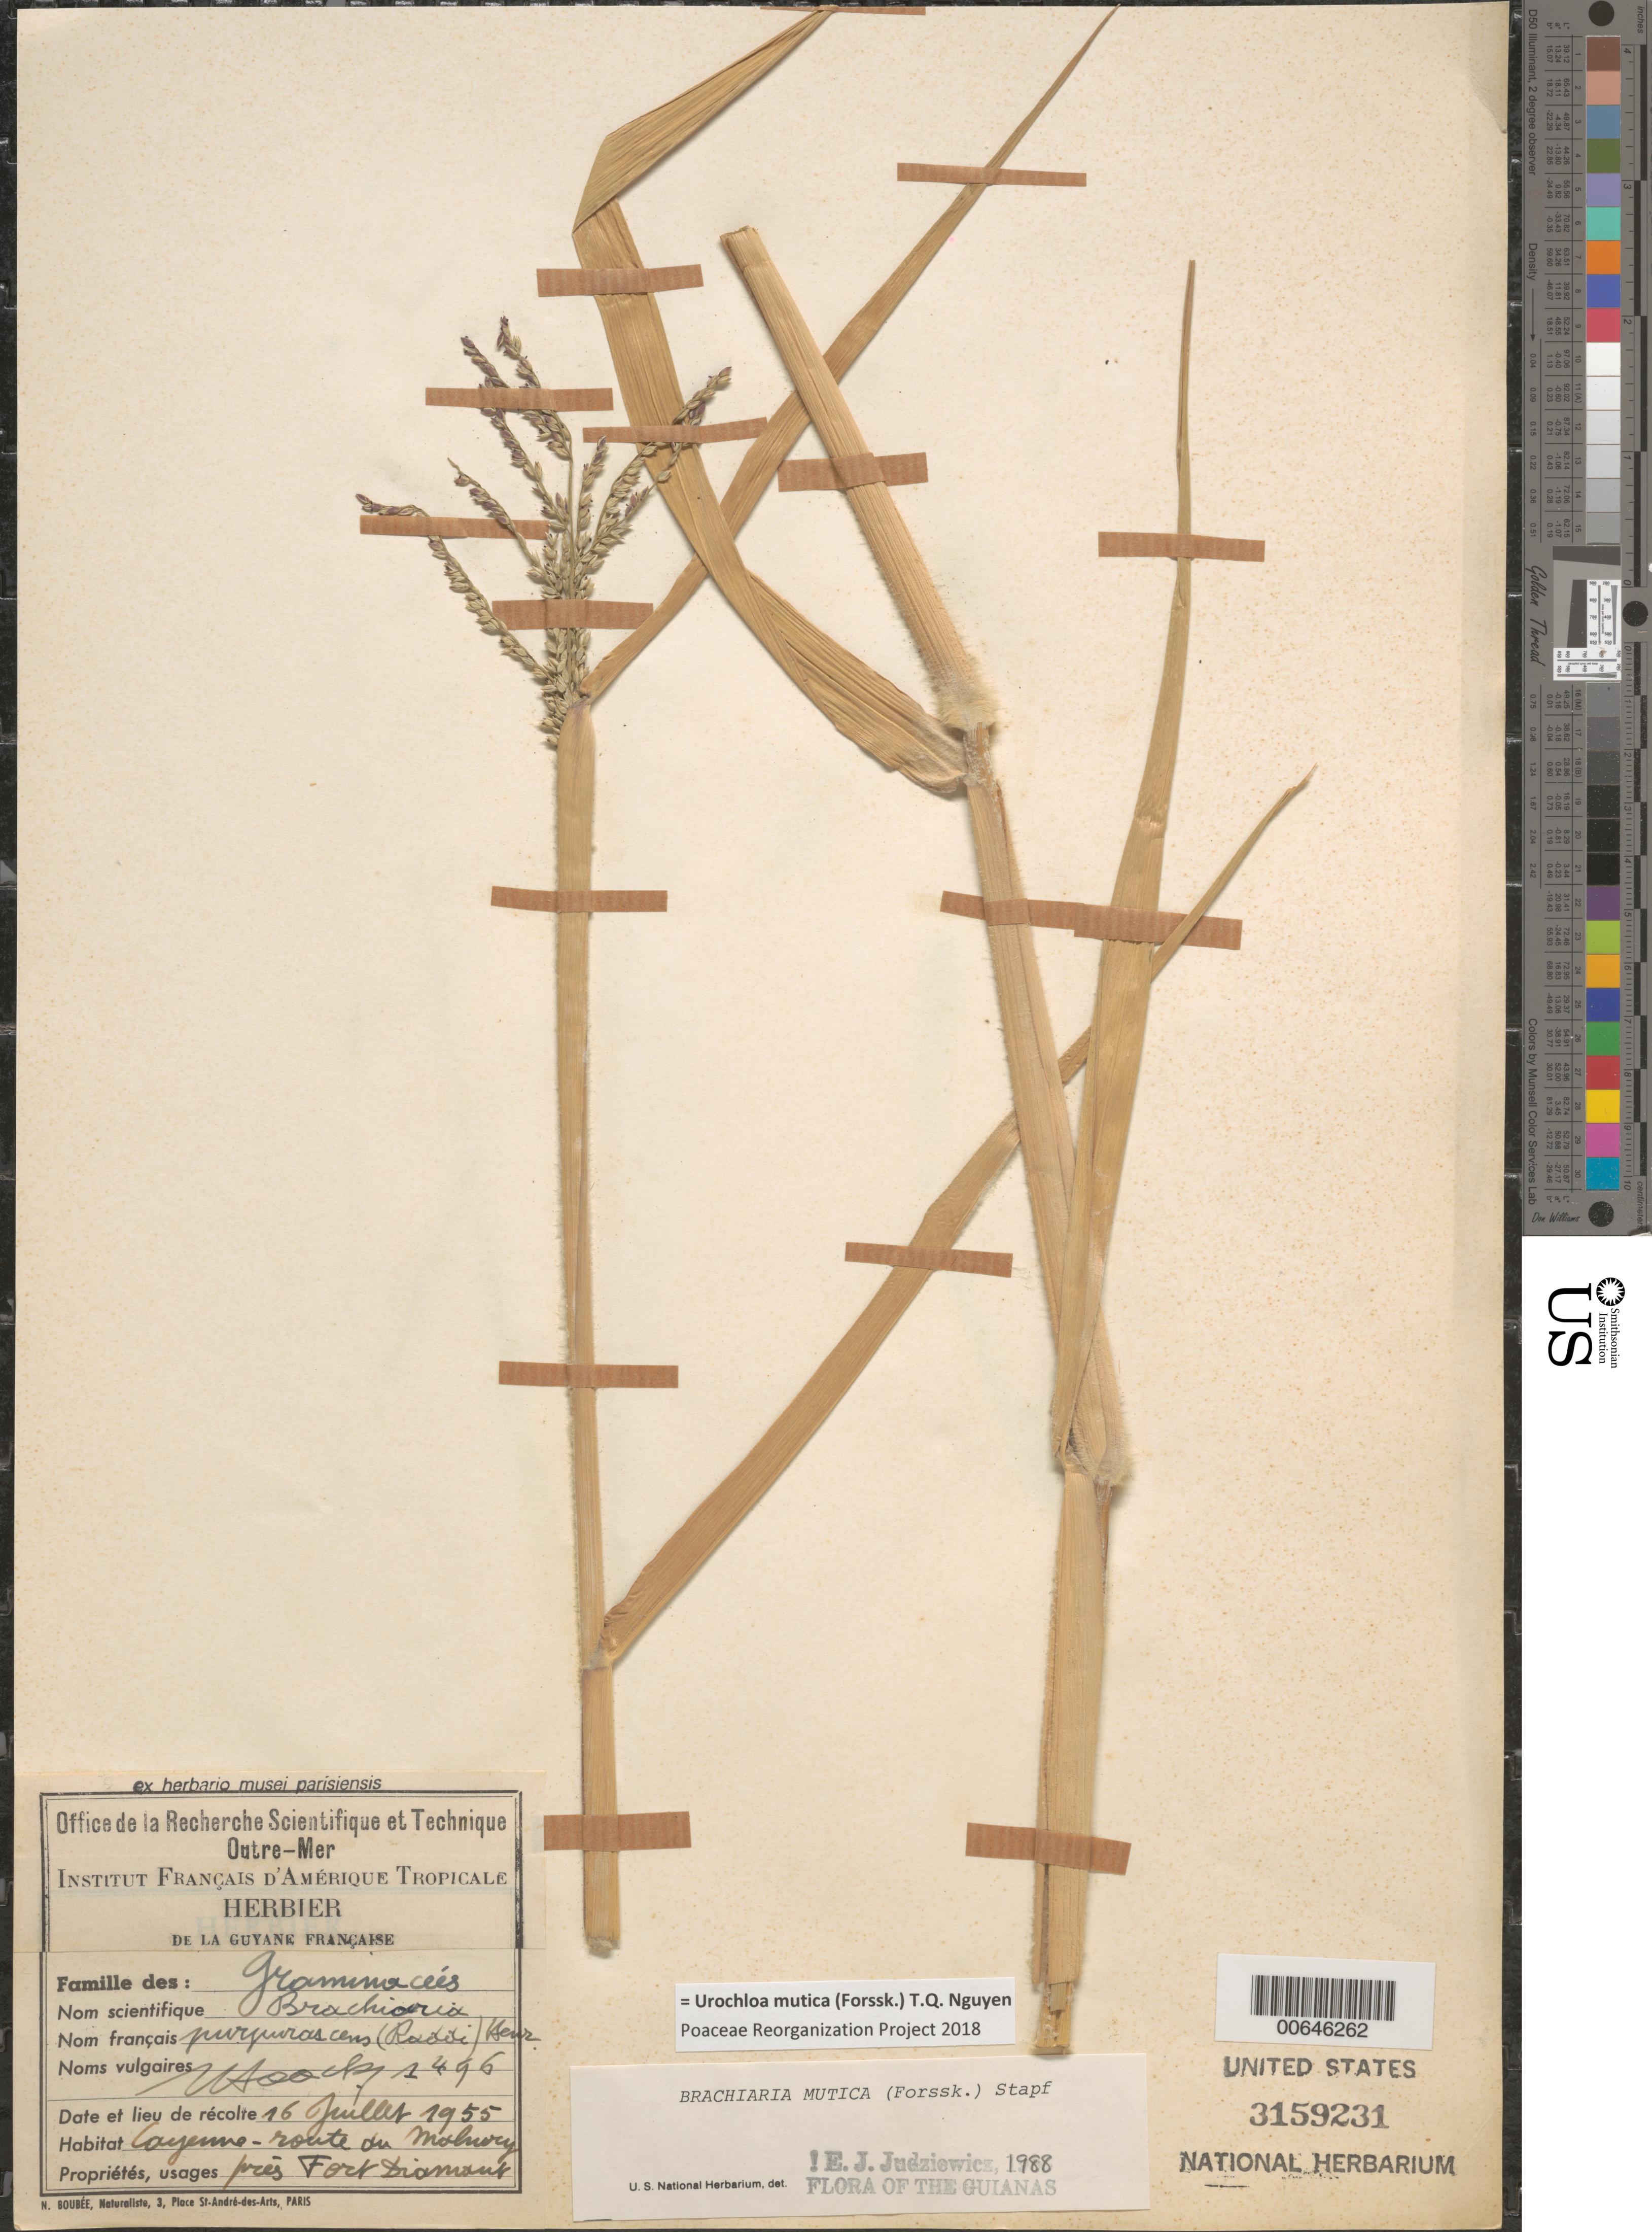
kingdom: Plantae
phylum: Tracheophyta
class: Liliopsida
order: Poales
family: Poaceae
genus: Brachiaria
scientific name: Brachiaria mutica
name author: (Forssk.) Stapf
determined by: Judziewicz, E. J.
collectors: J. Hoock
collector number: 1496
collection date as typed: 16-Jul-55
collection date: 1955-07-16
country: French Guiana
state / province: Cayenne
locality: Cayenne, Route du Mahoury pres Fort Diamant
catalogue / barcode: US 3159231